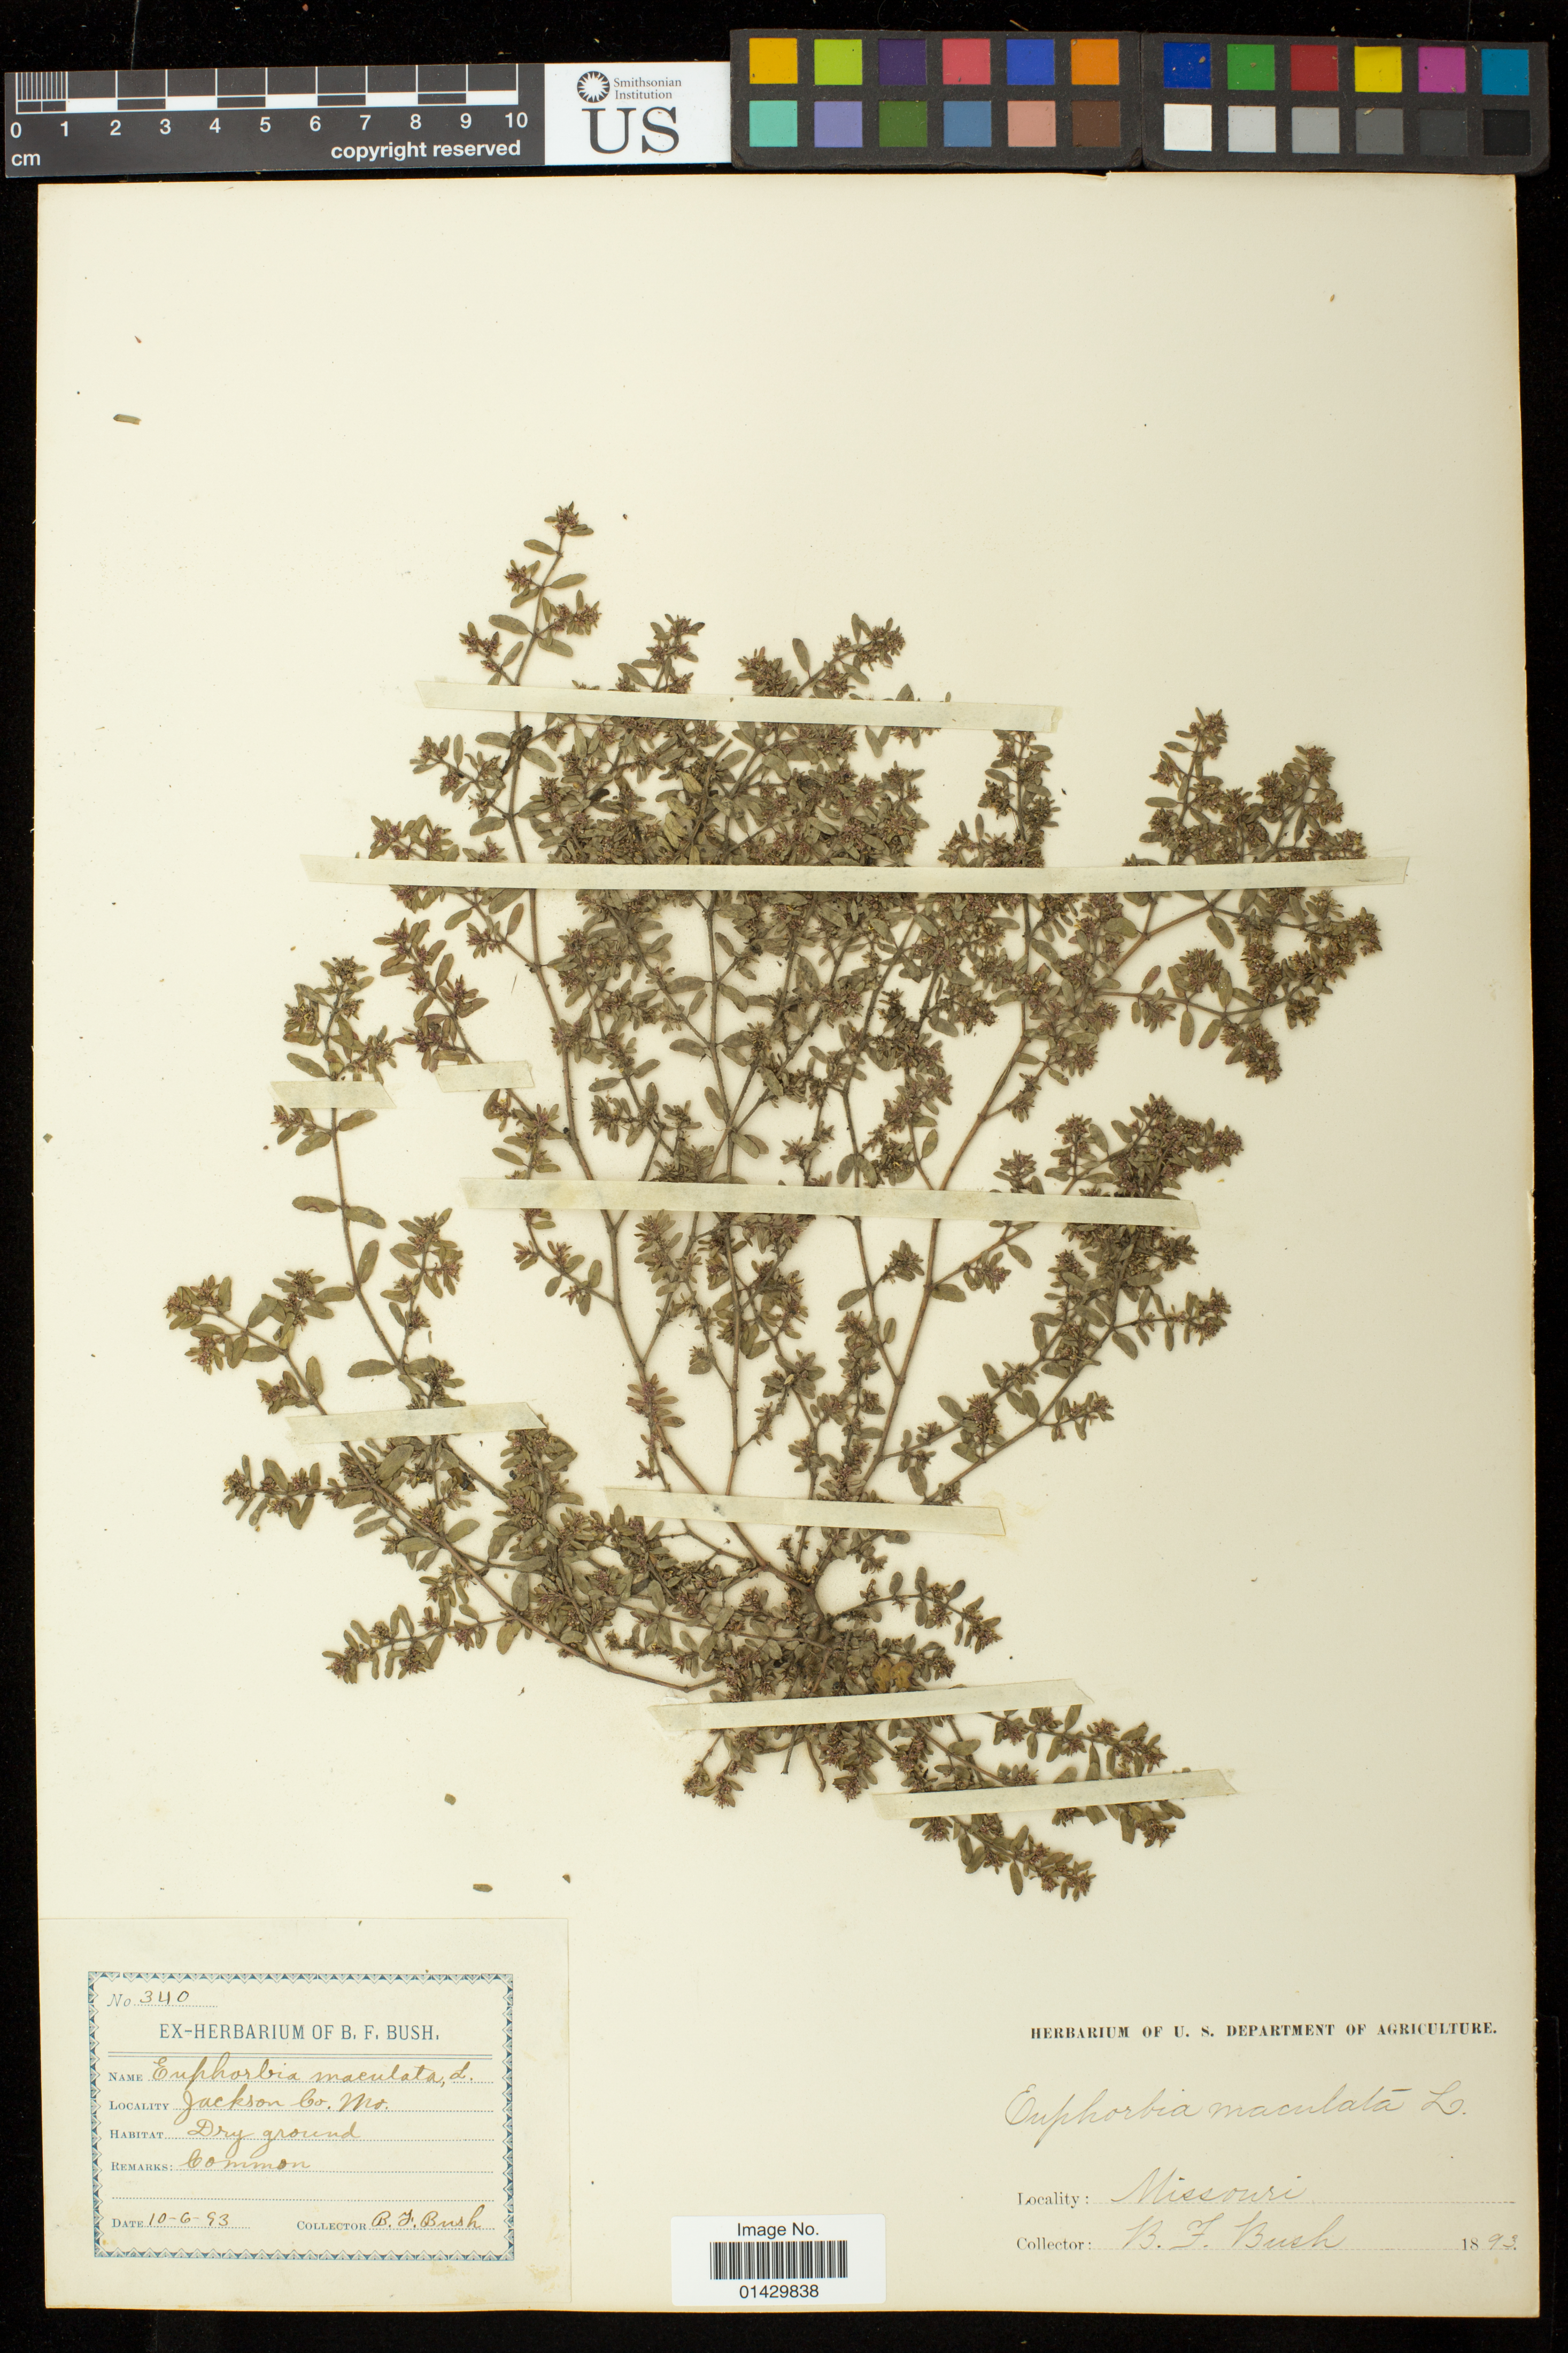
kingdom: Plantae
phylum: Tracheophyta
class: Magnoliopsida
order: Malpighiales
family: Euphorbiaceae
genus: Euphorbia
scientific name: Euphorbia maculata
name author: L.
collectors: B. F. Bush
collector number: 340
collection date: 1893-10-06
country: United States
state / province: Missouri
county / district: Jackson